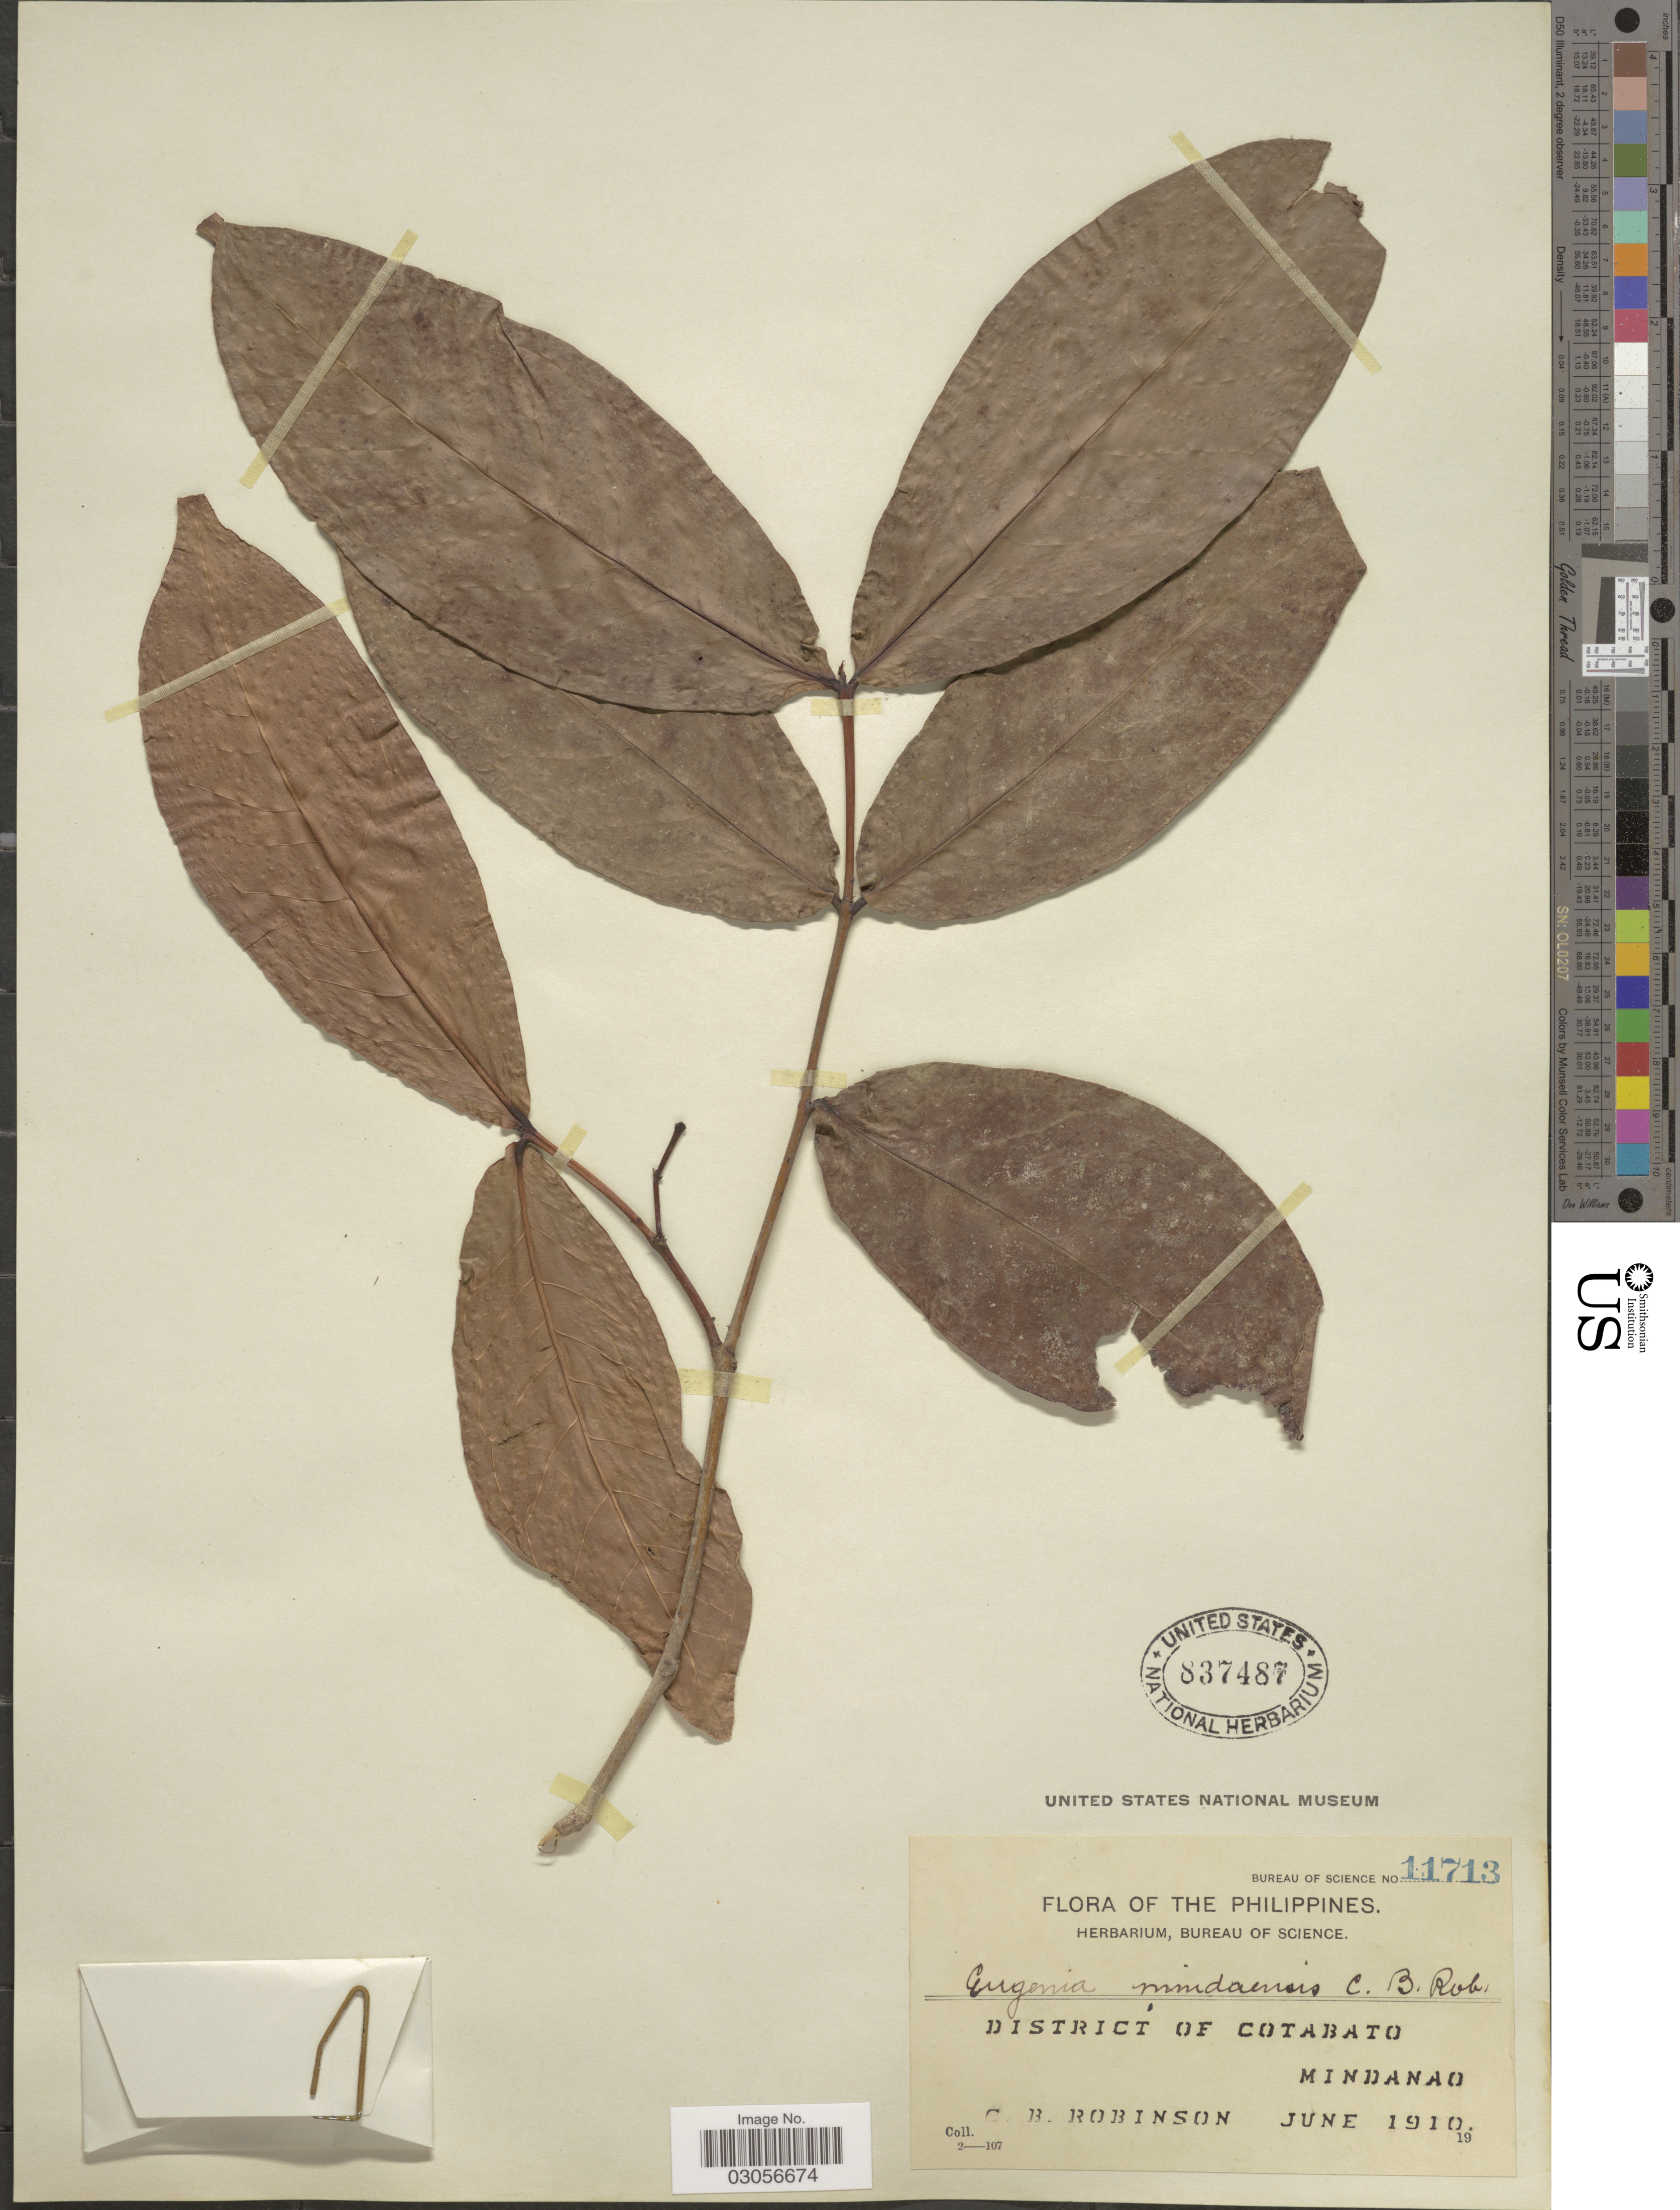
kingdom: Plantae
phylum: Tracheophyta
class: Magnoliopsida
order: Myrtales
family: Myrtaceae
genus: Syzygium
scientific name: Syzygium aqueum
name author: (Burm. f.) Altson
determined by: Strong, Mark T., (BOT), Smithsonian Institution - National Museum of Natural History (UNITED STATES)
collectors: C. Robinson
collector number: Bureau of Science 11713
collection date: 1910-06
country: Philippines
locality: District of Cotabatao. Mindanao.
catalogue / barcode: US 837487